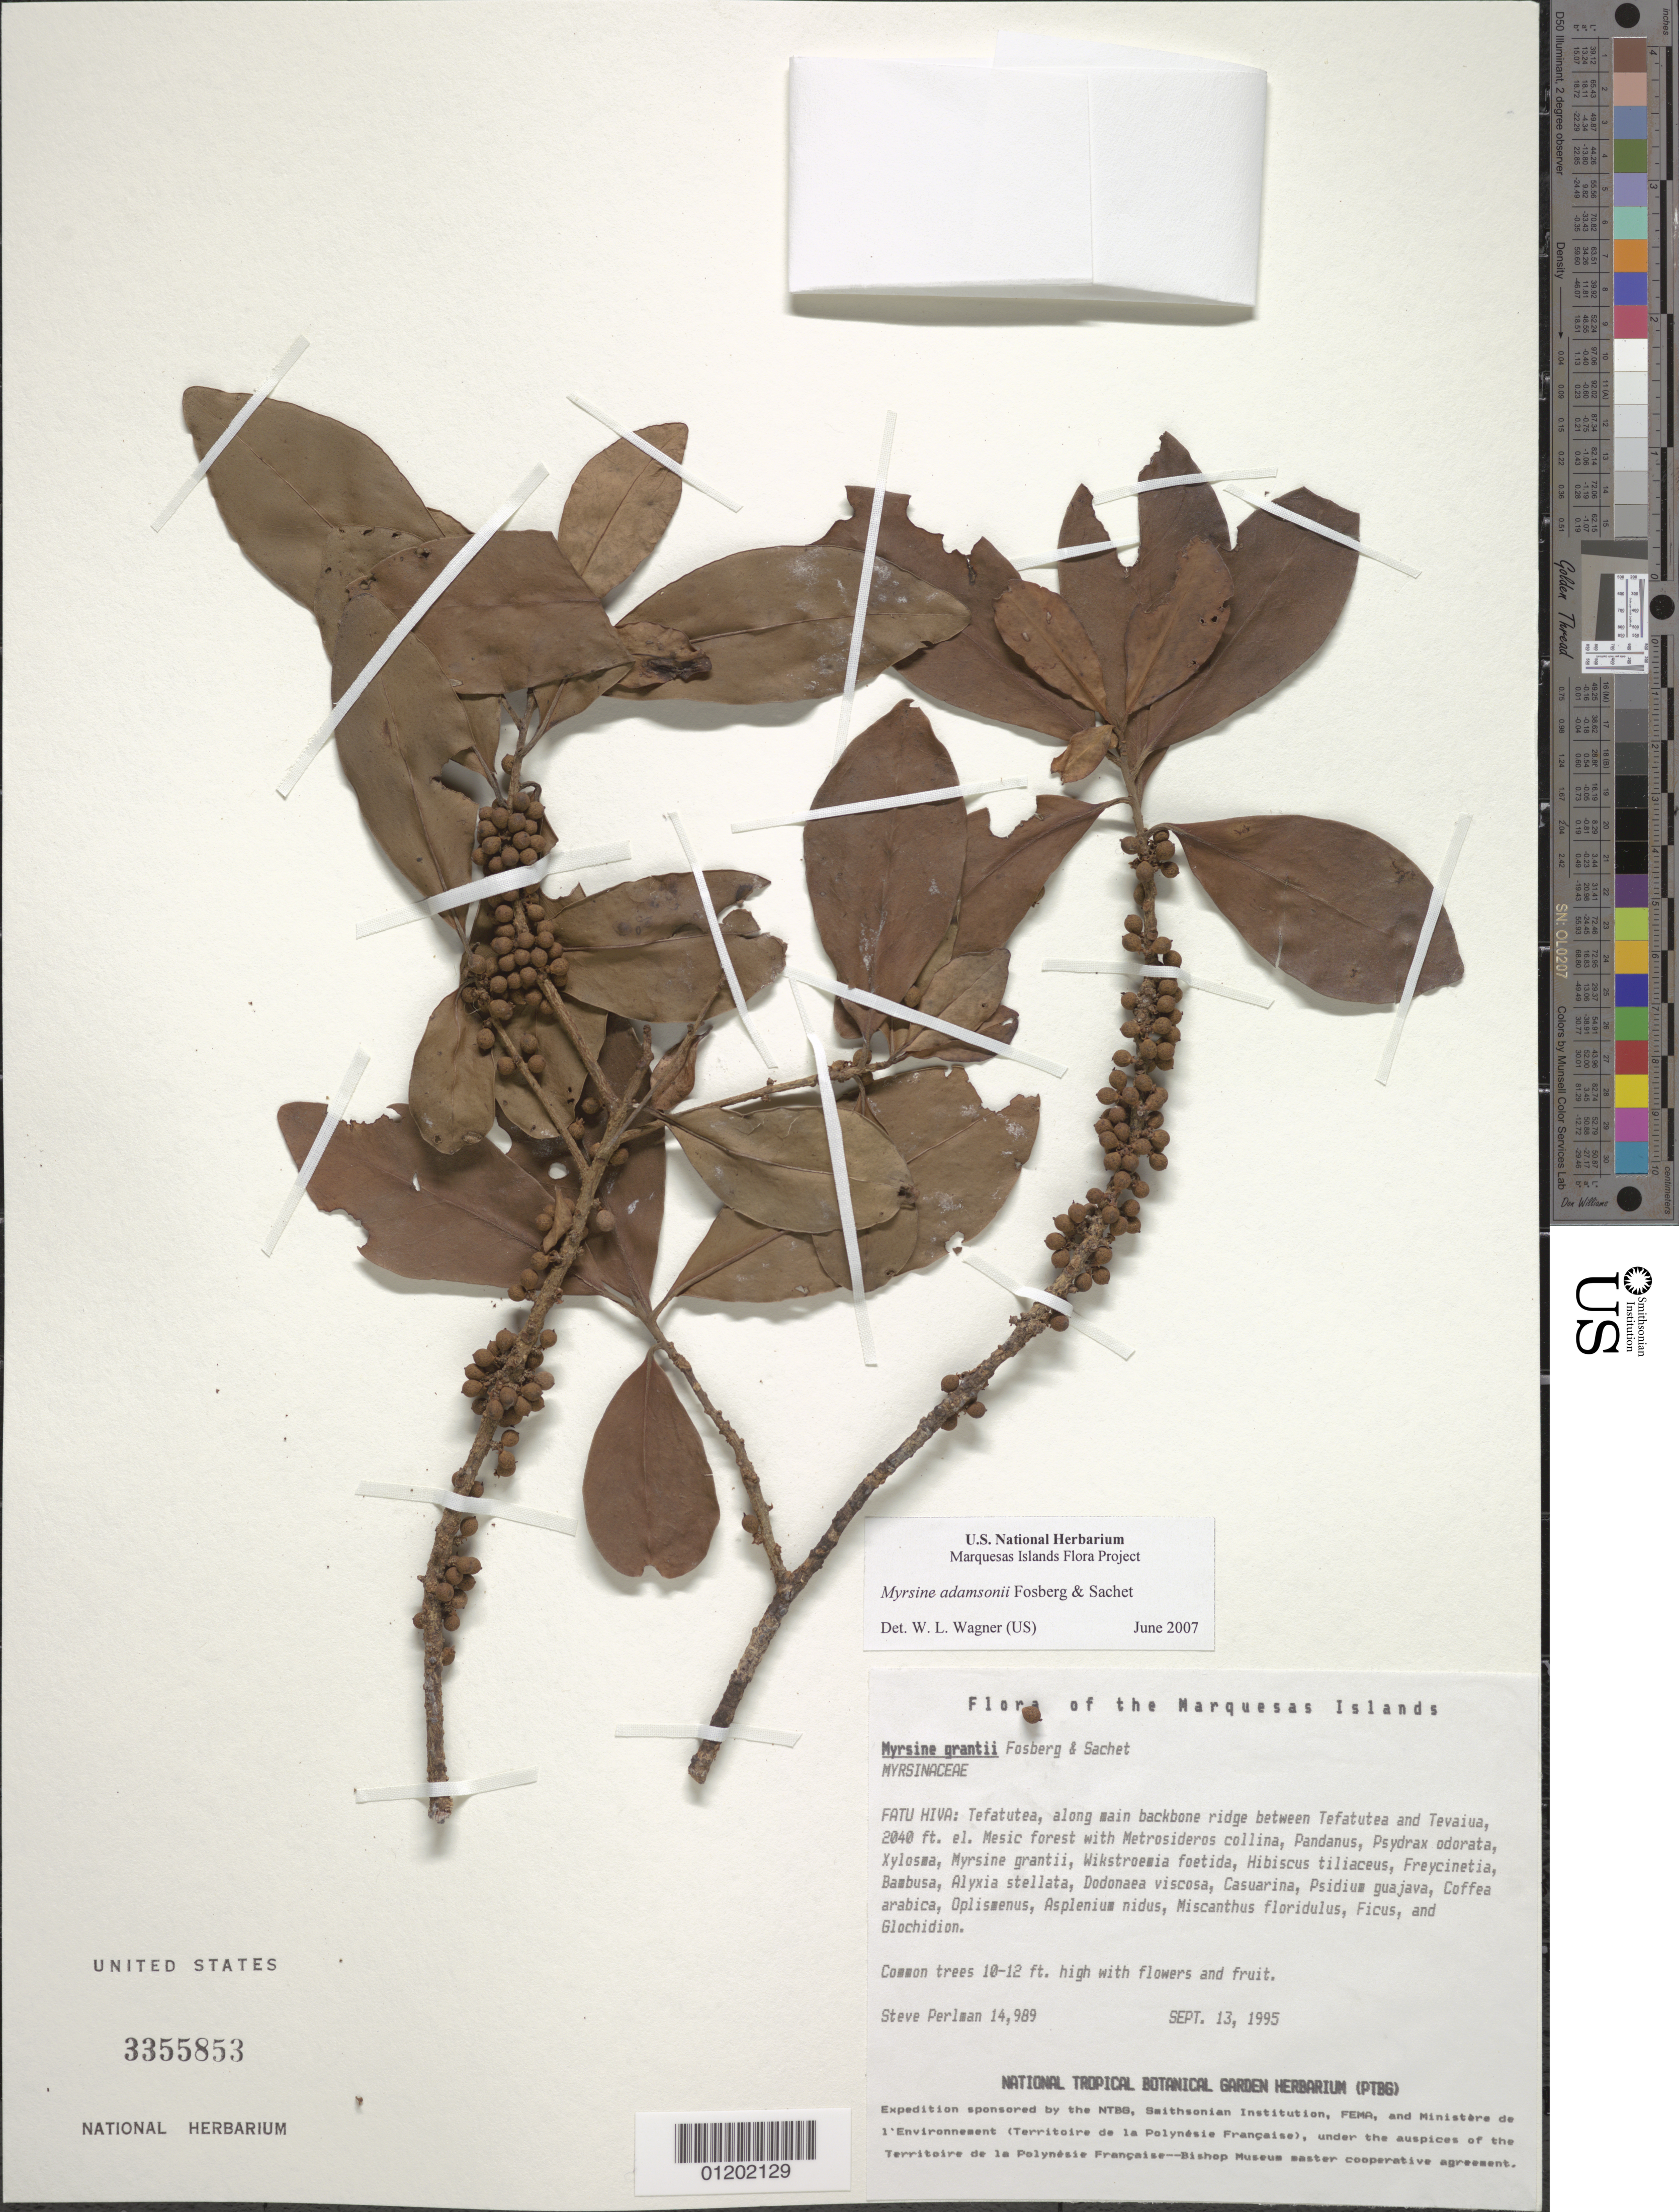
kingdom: Plantae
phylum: Tracheophyta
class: Magnoliopsida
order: Ericales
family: Primulaceae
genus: Myrsine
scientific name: Myrsine adamsonii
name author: Fosberg & Sachet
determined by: Wagner, W. L., (BOT), Smithsonian Institution - National Museum of Natural History (UNITED STATES)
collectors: S. P. Perlman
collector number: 14989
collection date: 1995-09-13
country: French Polynesia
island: Fatu Hiva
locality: Tefatutea, along main backbone ridge between Tefatutea and Tevaiua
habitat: Mesic forest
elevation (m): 622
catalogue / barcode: US 3355853